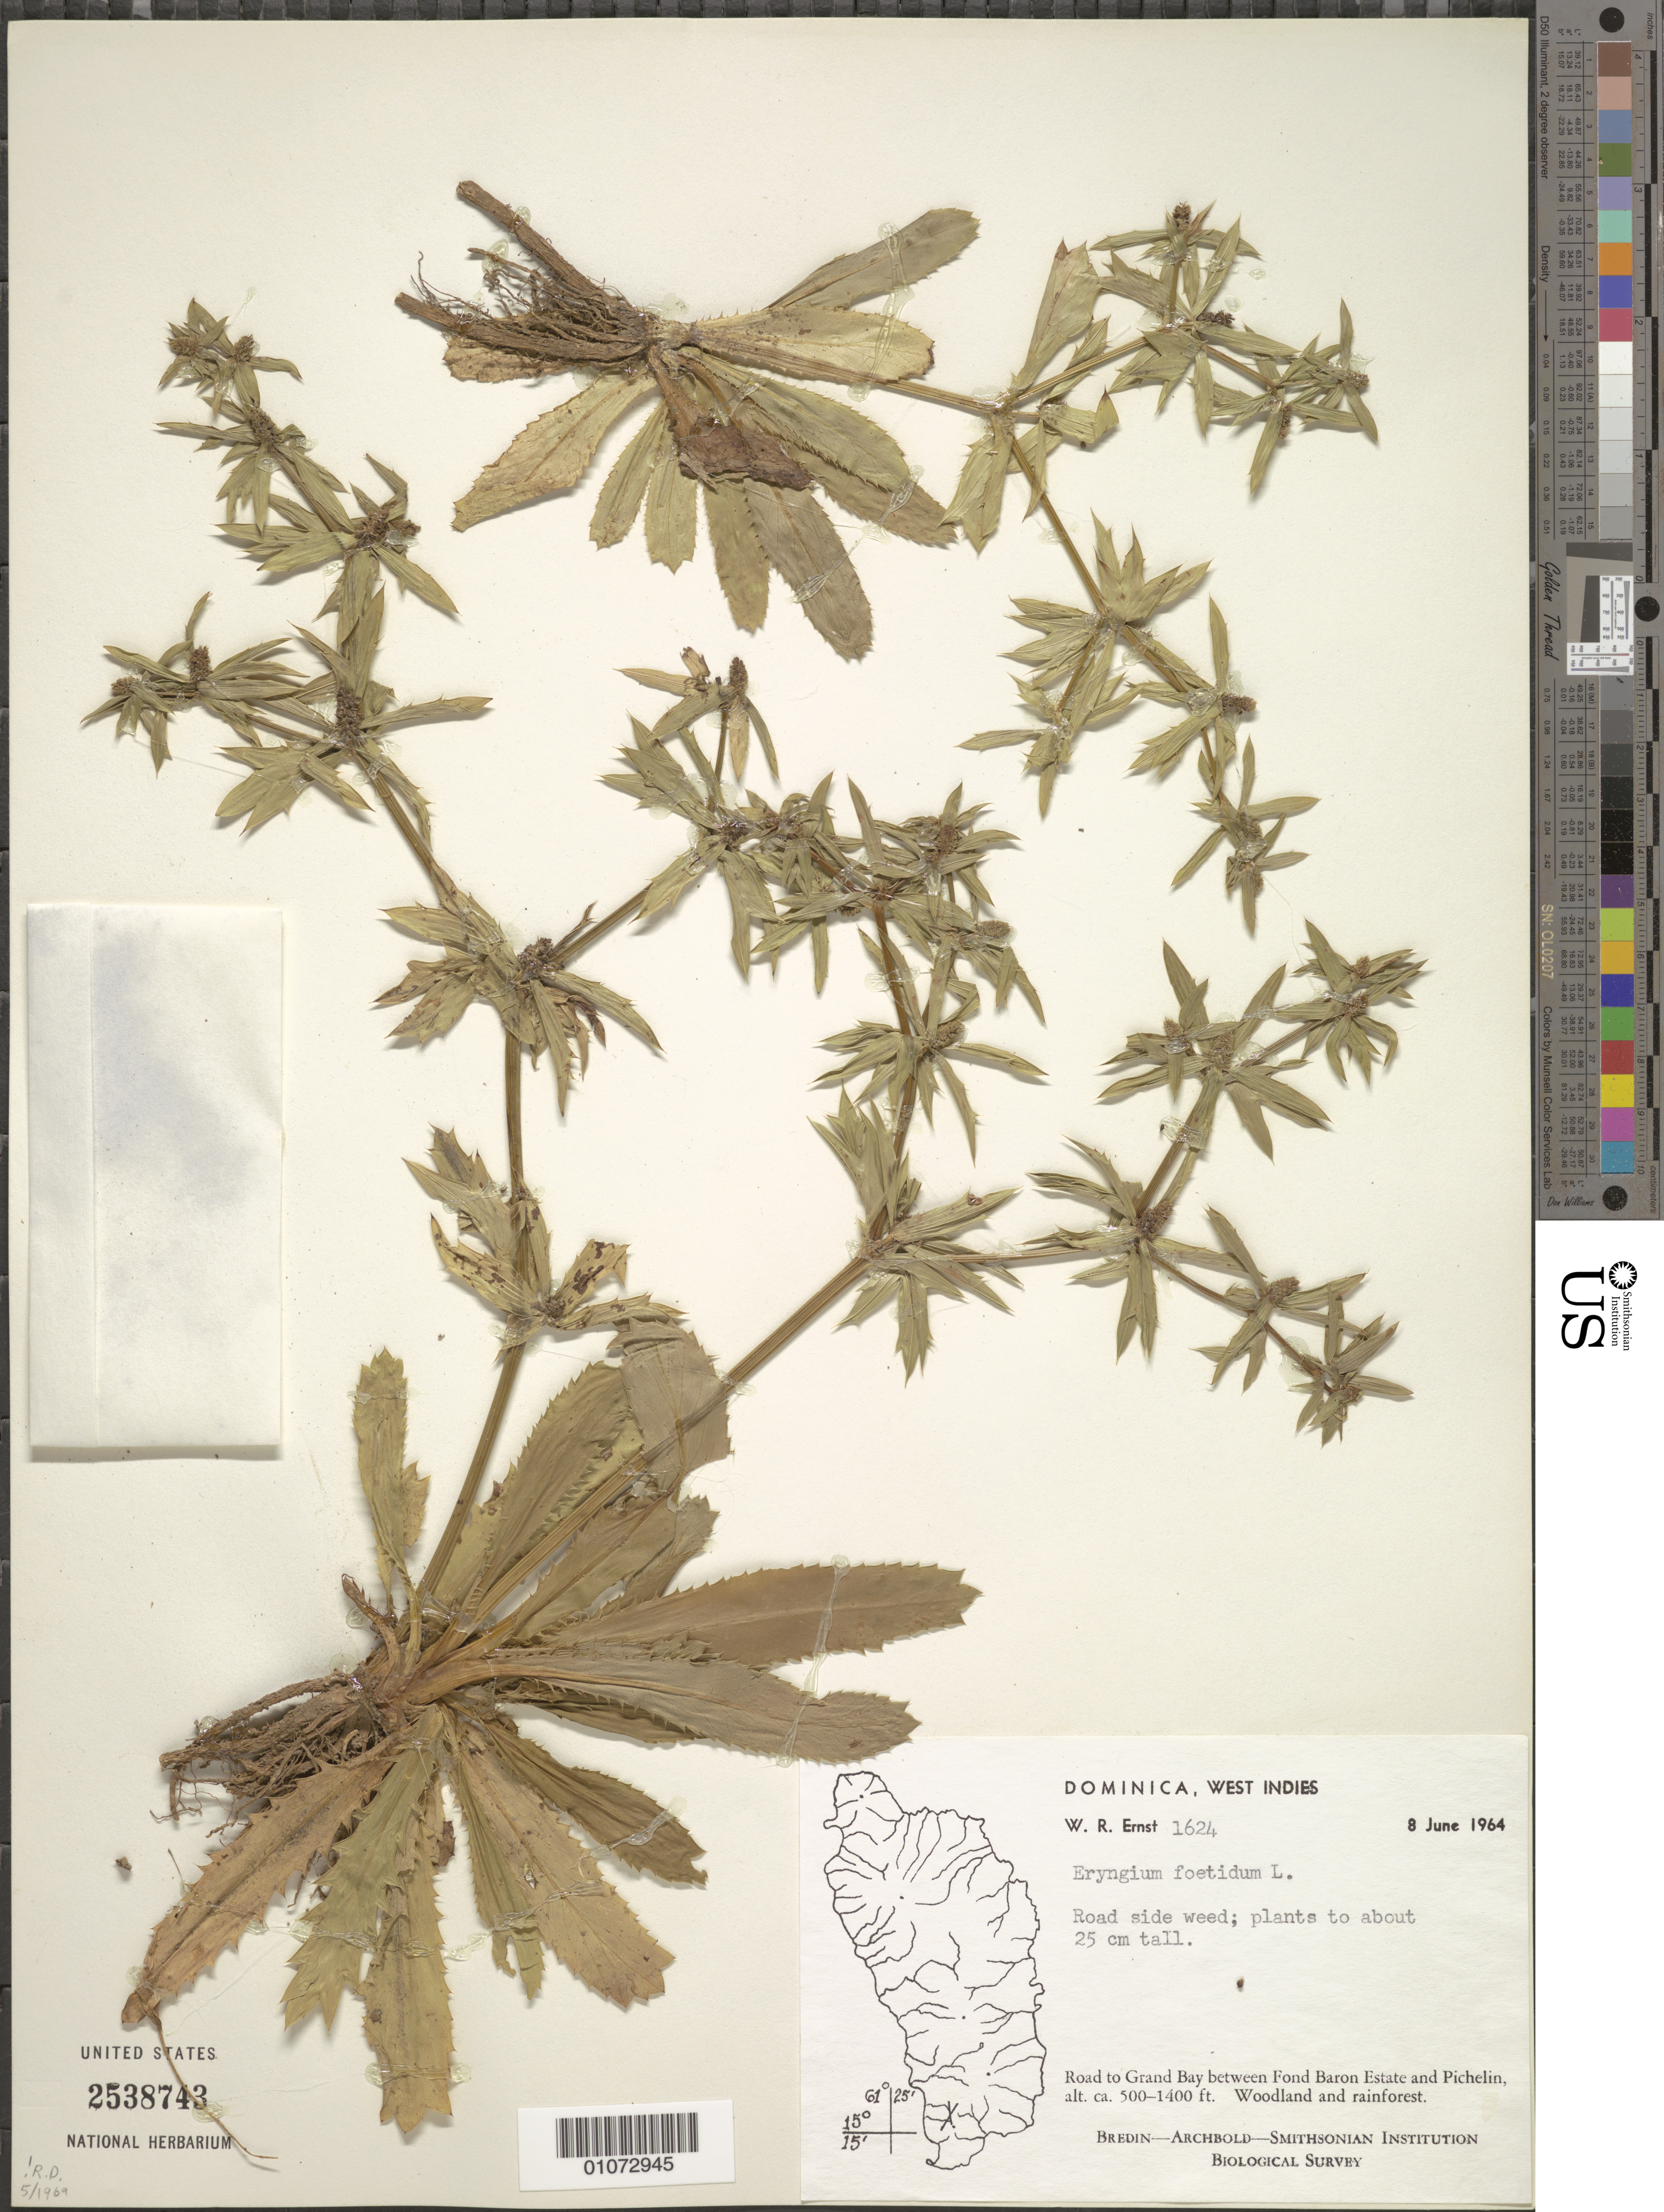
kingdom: Plantae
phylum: Tracheophyta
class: Magnoliopsida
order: Apiales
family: Apiaceae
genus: Eryngium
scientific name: Eryngium foetidum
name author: L.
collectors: W. R. Ernst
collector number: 1624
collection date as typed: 08 Jun 1964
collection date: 1964-06-08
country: Dominica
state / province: St. Patrick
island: Dominica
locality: Roadside weed on road to Grand Bay between Fond Baron Estate and Pichelin. Woodland and rainforest.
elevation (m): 152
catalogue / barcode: US 2538743